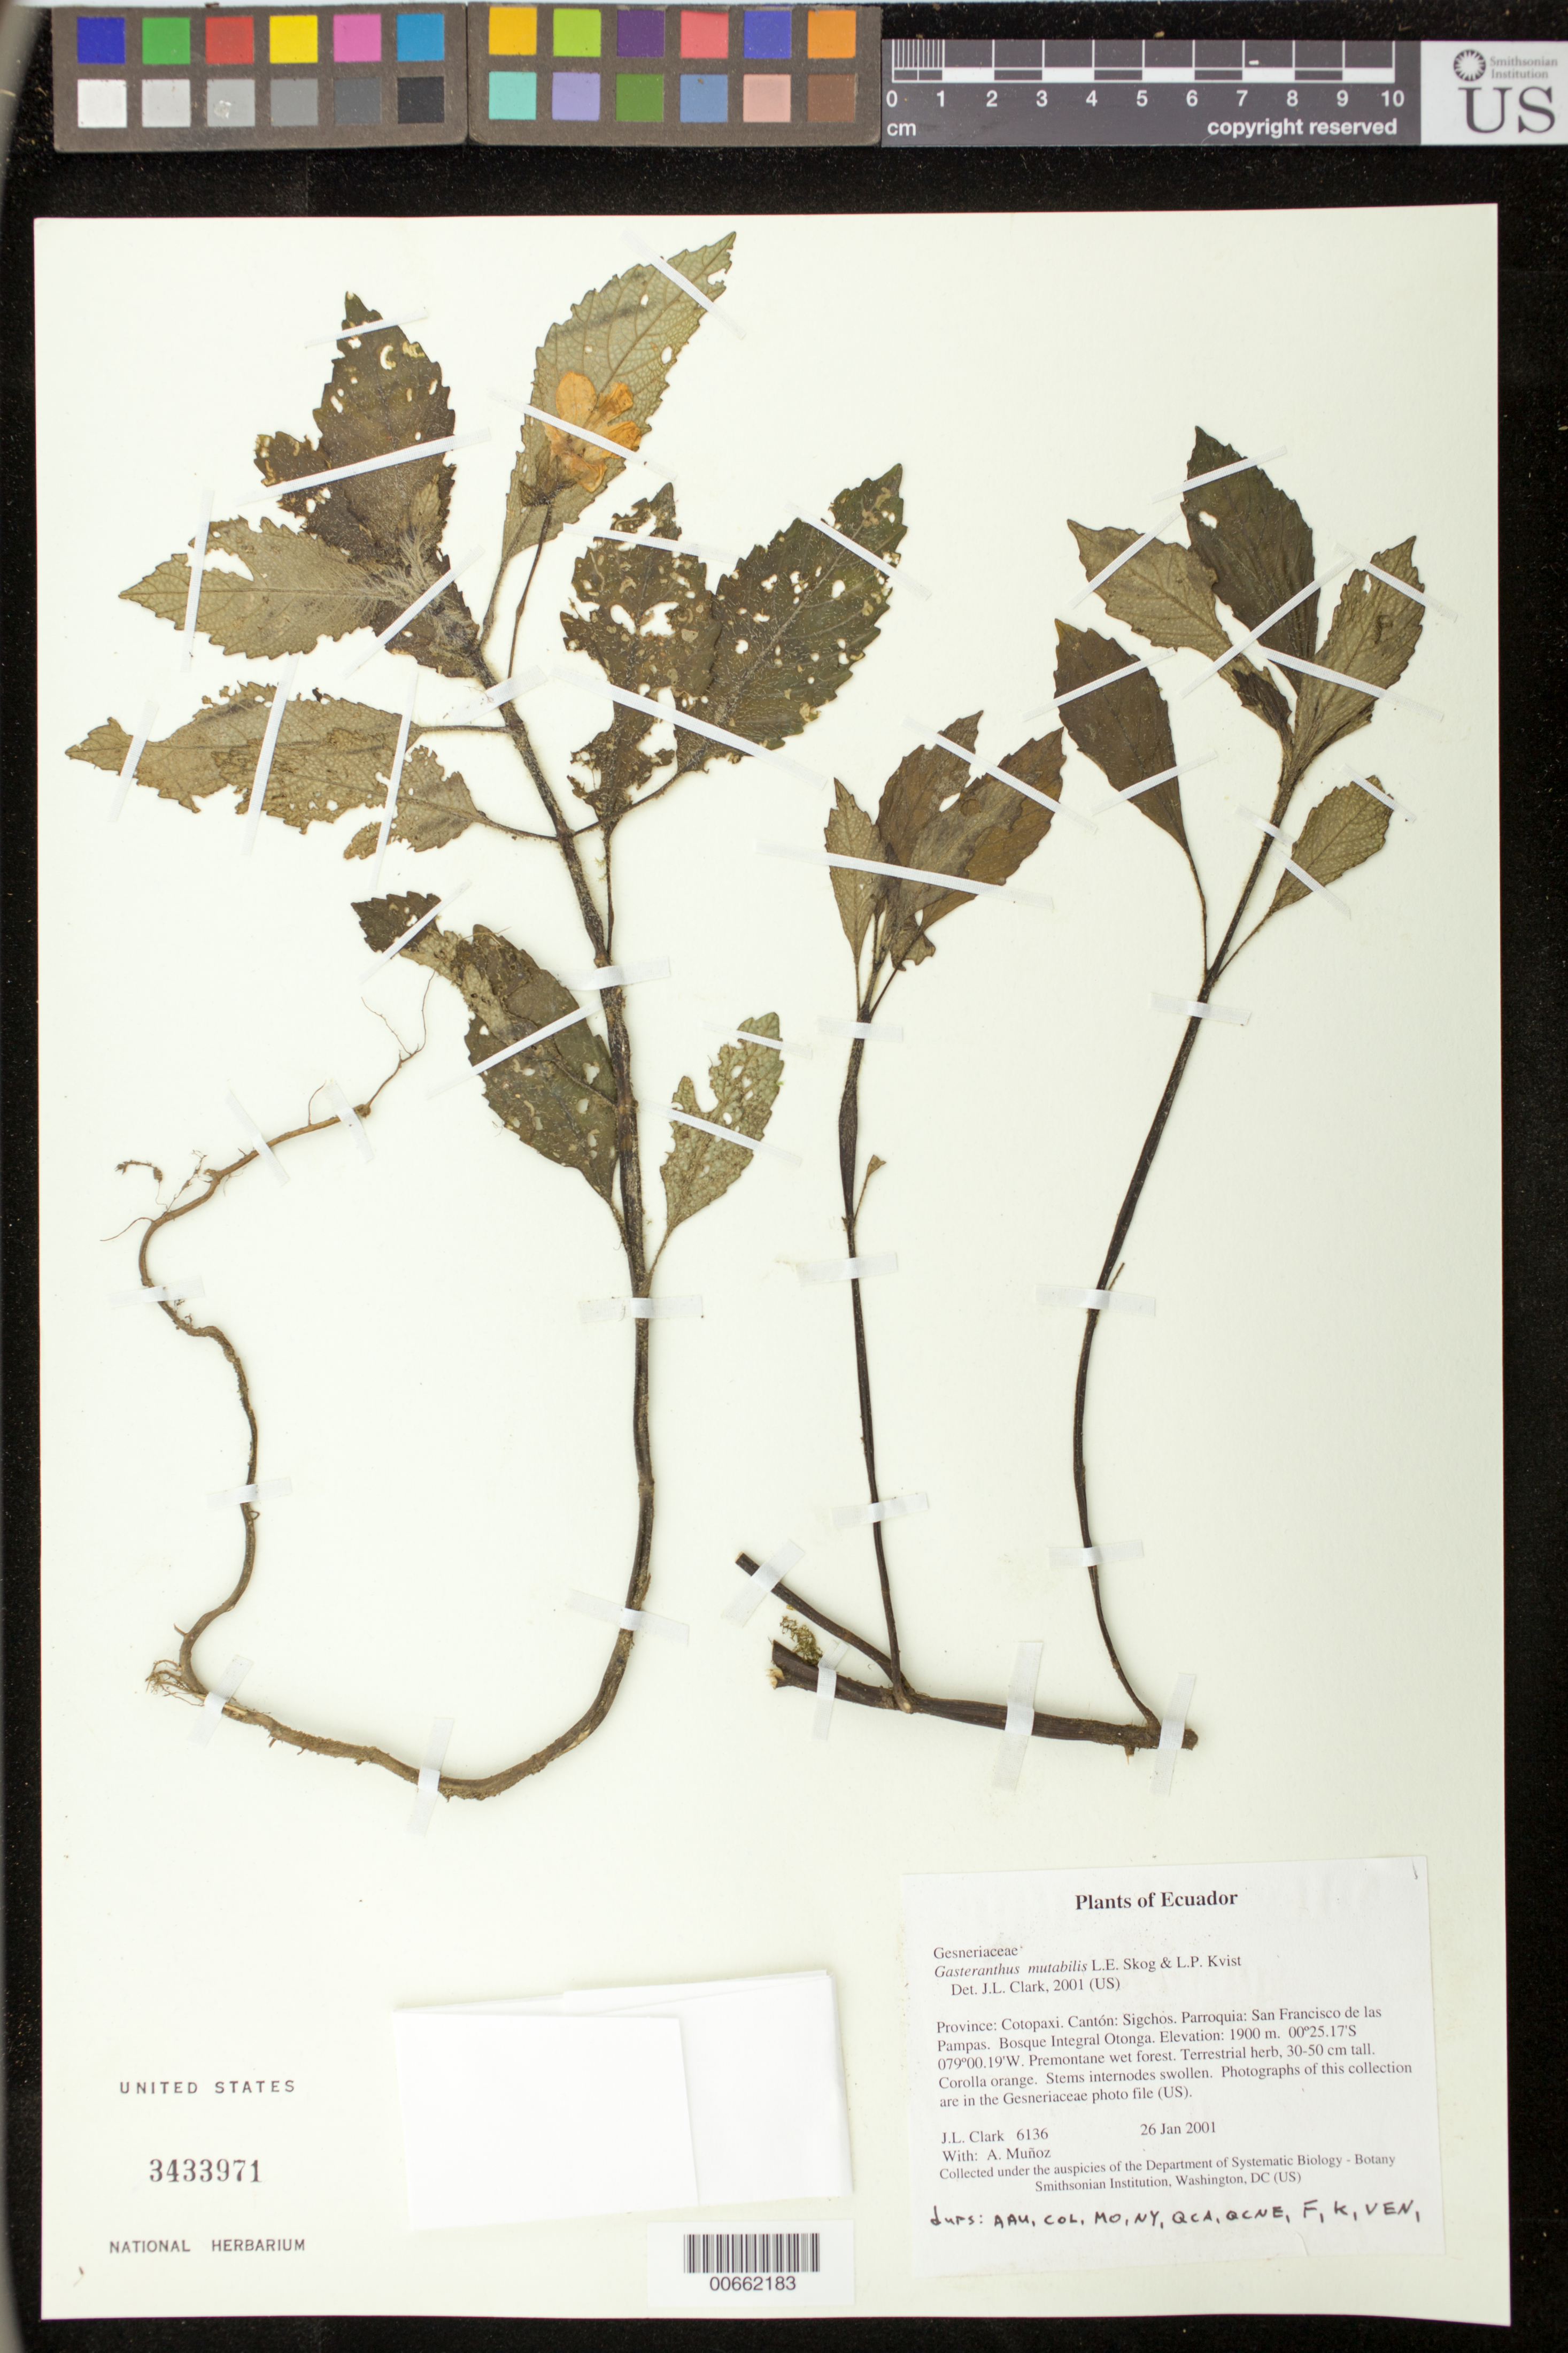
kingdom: Plantae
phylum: Tracheophyta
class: Magnoliopsida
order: Lamiales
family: Gesneriaceae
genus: Gasteranthus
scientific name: Gasteranthus mutabilis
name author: L.E. Skog & L.P. Kvist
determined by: Clark, J. L., (SEL), The Marie Selby Botanical Garden (UNITED STATES)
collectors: J. L. Clark & A. Muñoz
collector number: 6136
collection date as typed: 26 Jan 2001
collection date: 2001-01-26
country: Ecuador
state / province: Cotopaxi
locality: Cantón: Sigchos. Parroquia: San Francisco de las Pampas. Bosque Integral Otonga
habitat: Premontane wet forest.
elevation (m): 1900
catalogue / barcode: US 3433971